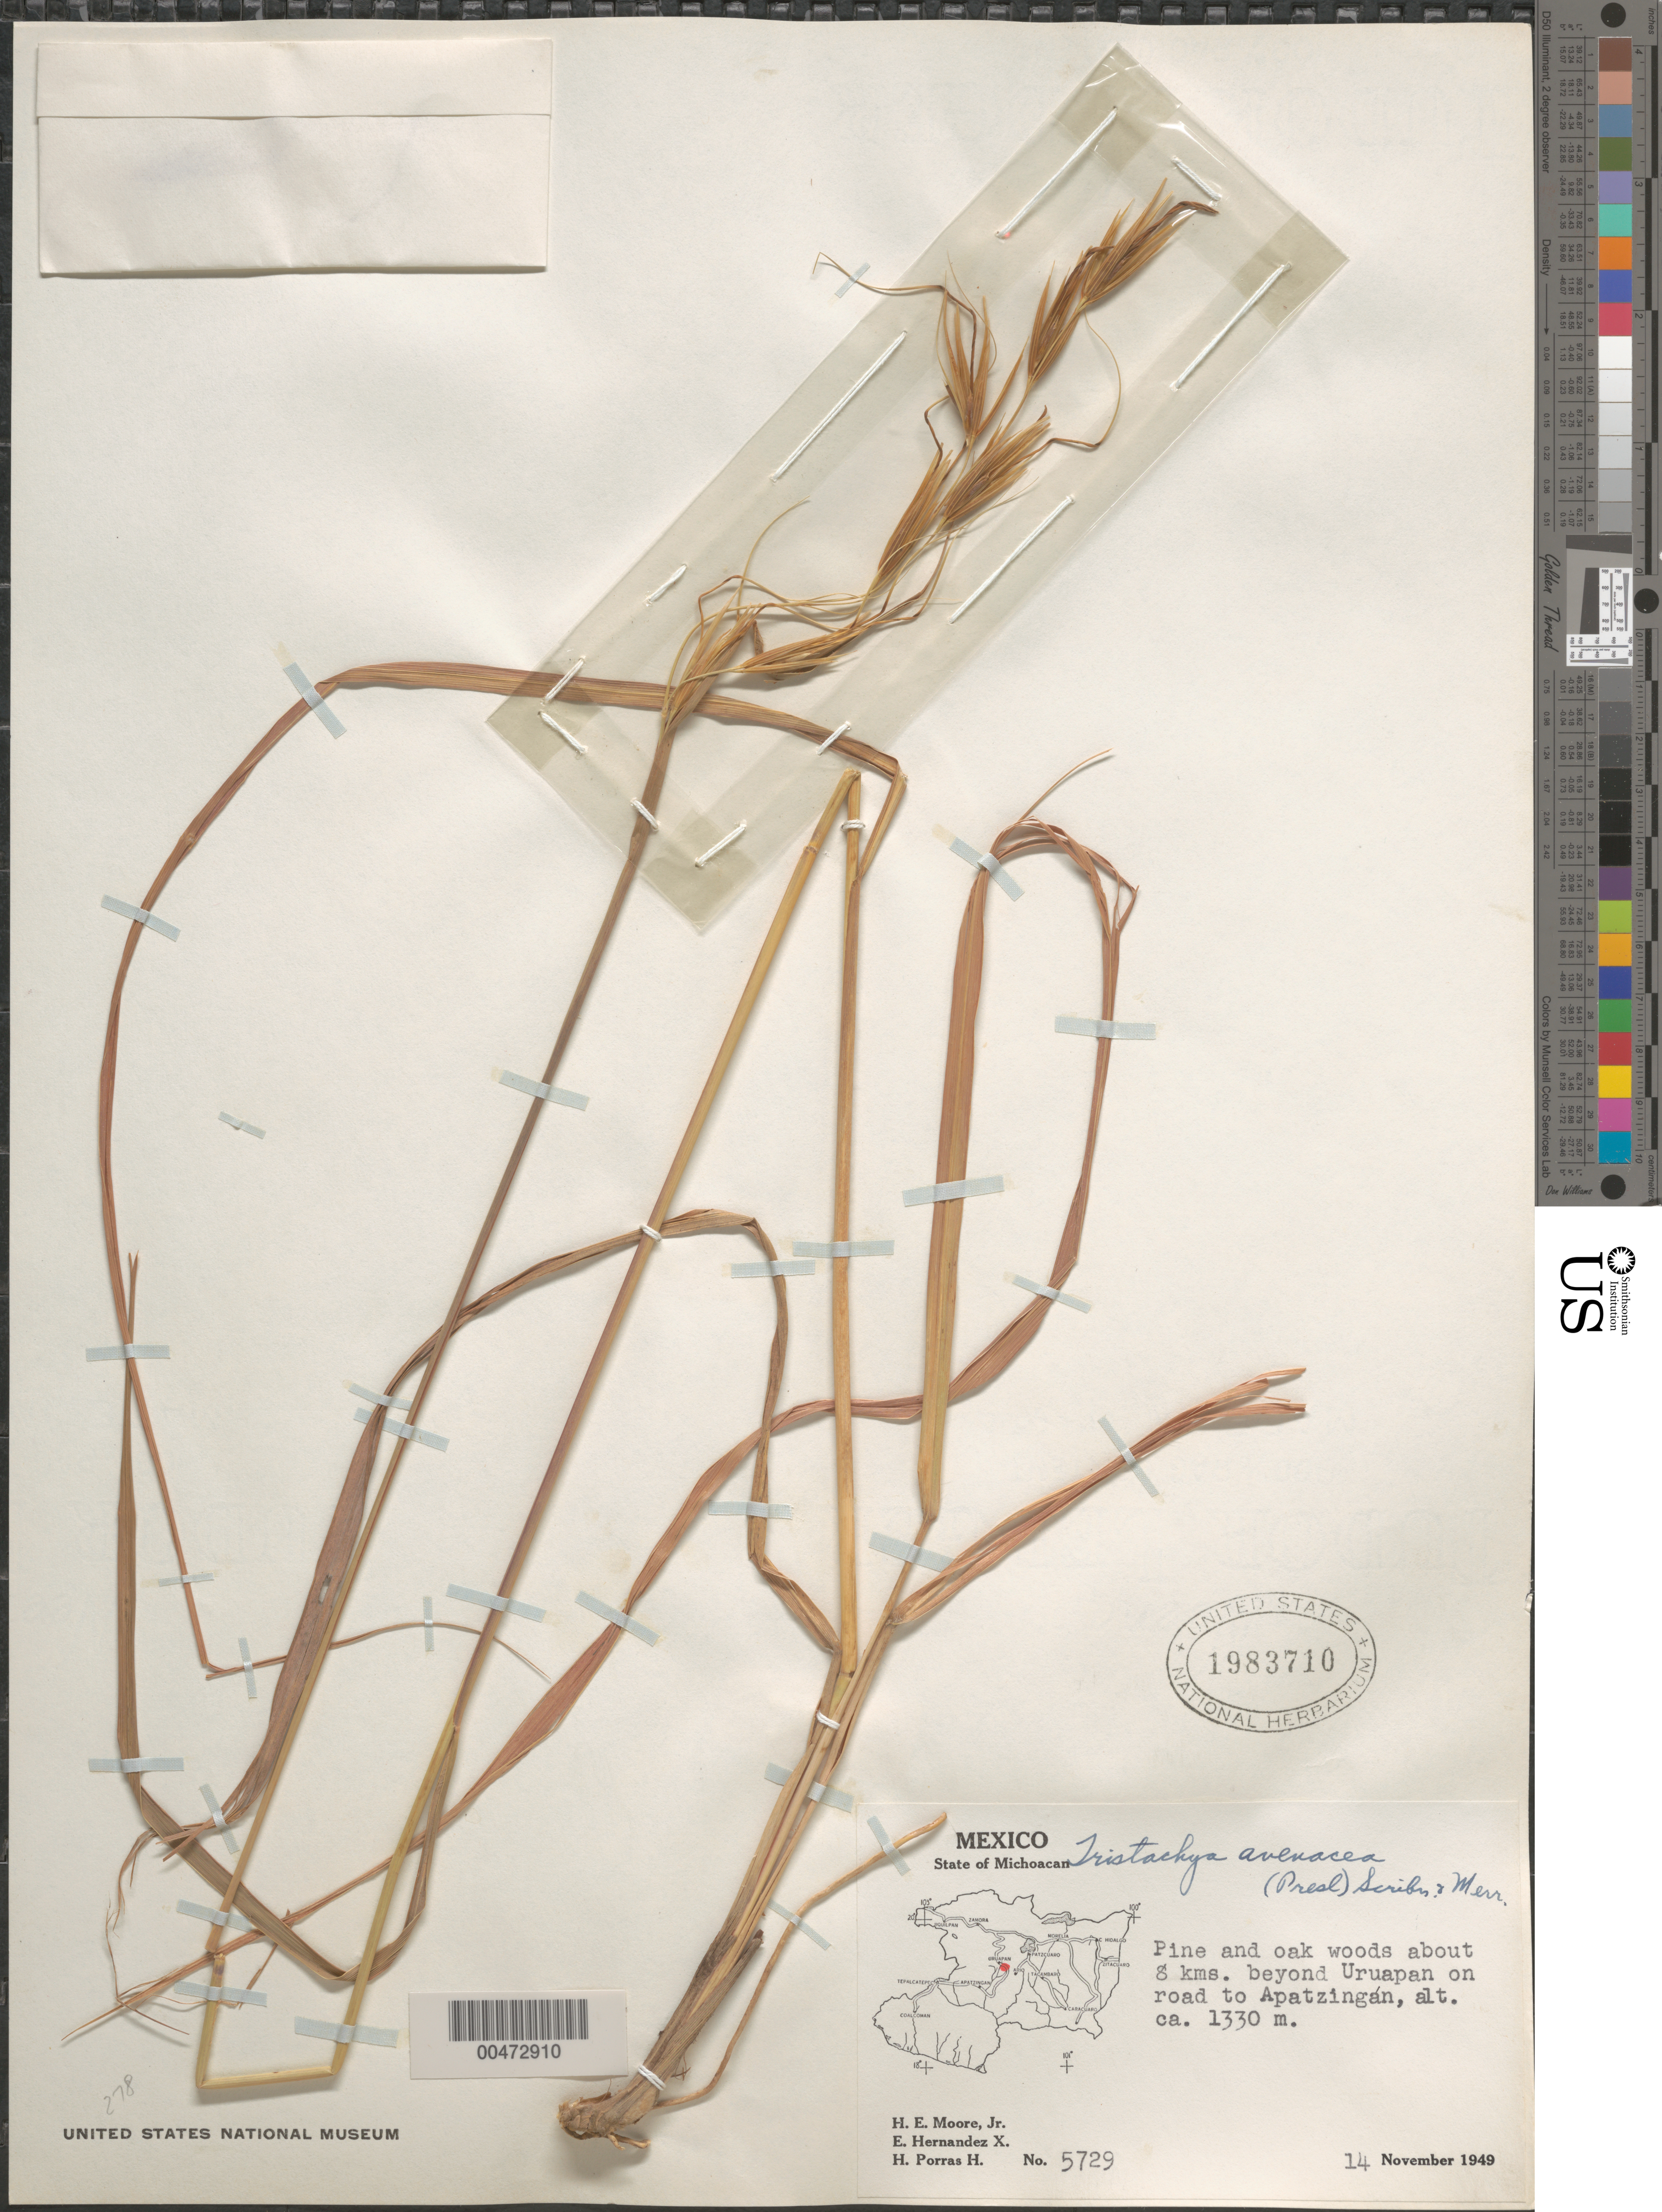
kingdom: Plantae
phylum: Tracheophyta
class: Liliopsida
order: Poales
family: Poaceae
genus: Tristachya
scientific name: Tristachya avenacea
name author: Scribn. & Merr.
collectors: H. E. Moore, E. I. Hernández-X. & H. Porras-H.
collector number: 5729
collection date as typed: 14 Nov 1949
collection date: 1949-11-14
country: Mexico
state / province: Michoacán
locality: About 8 km beyond Uruapan on rd to Apatzingán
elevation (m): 1330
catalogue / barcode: US 1983710